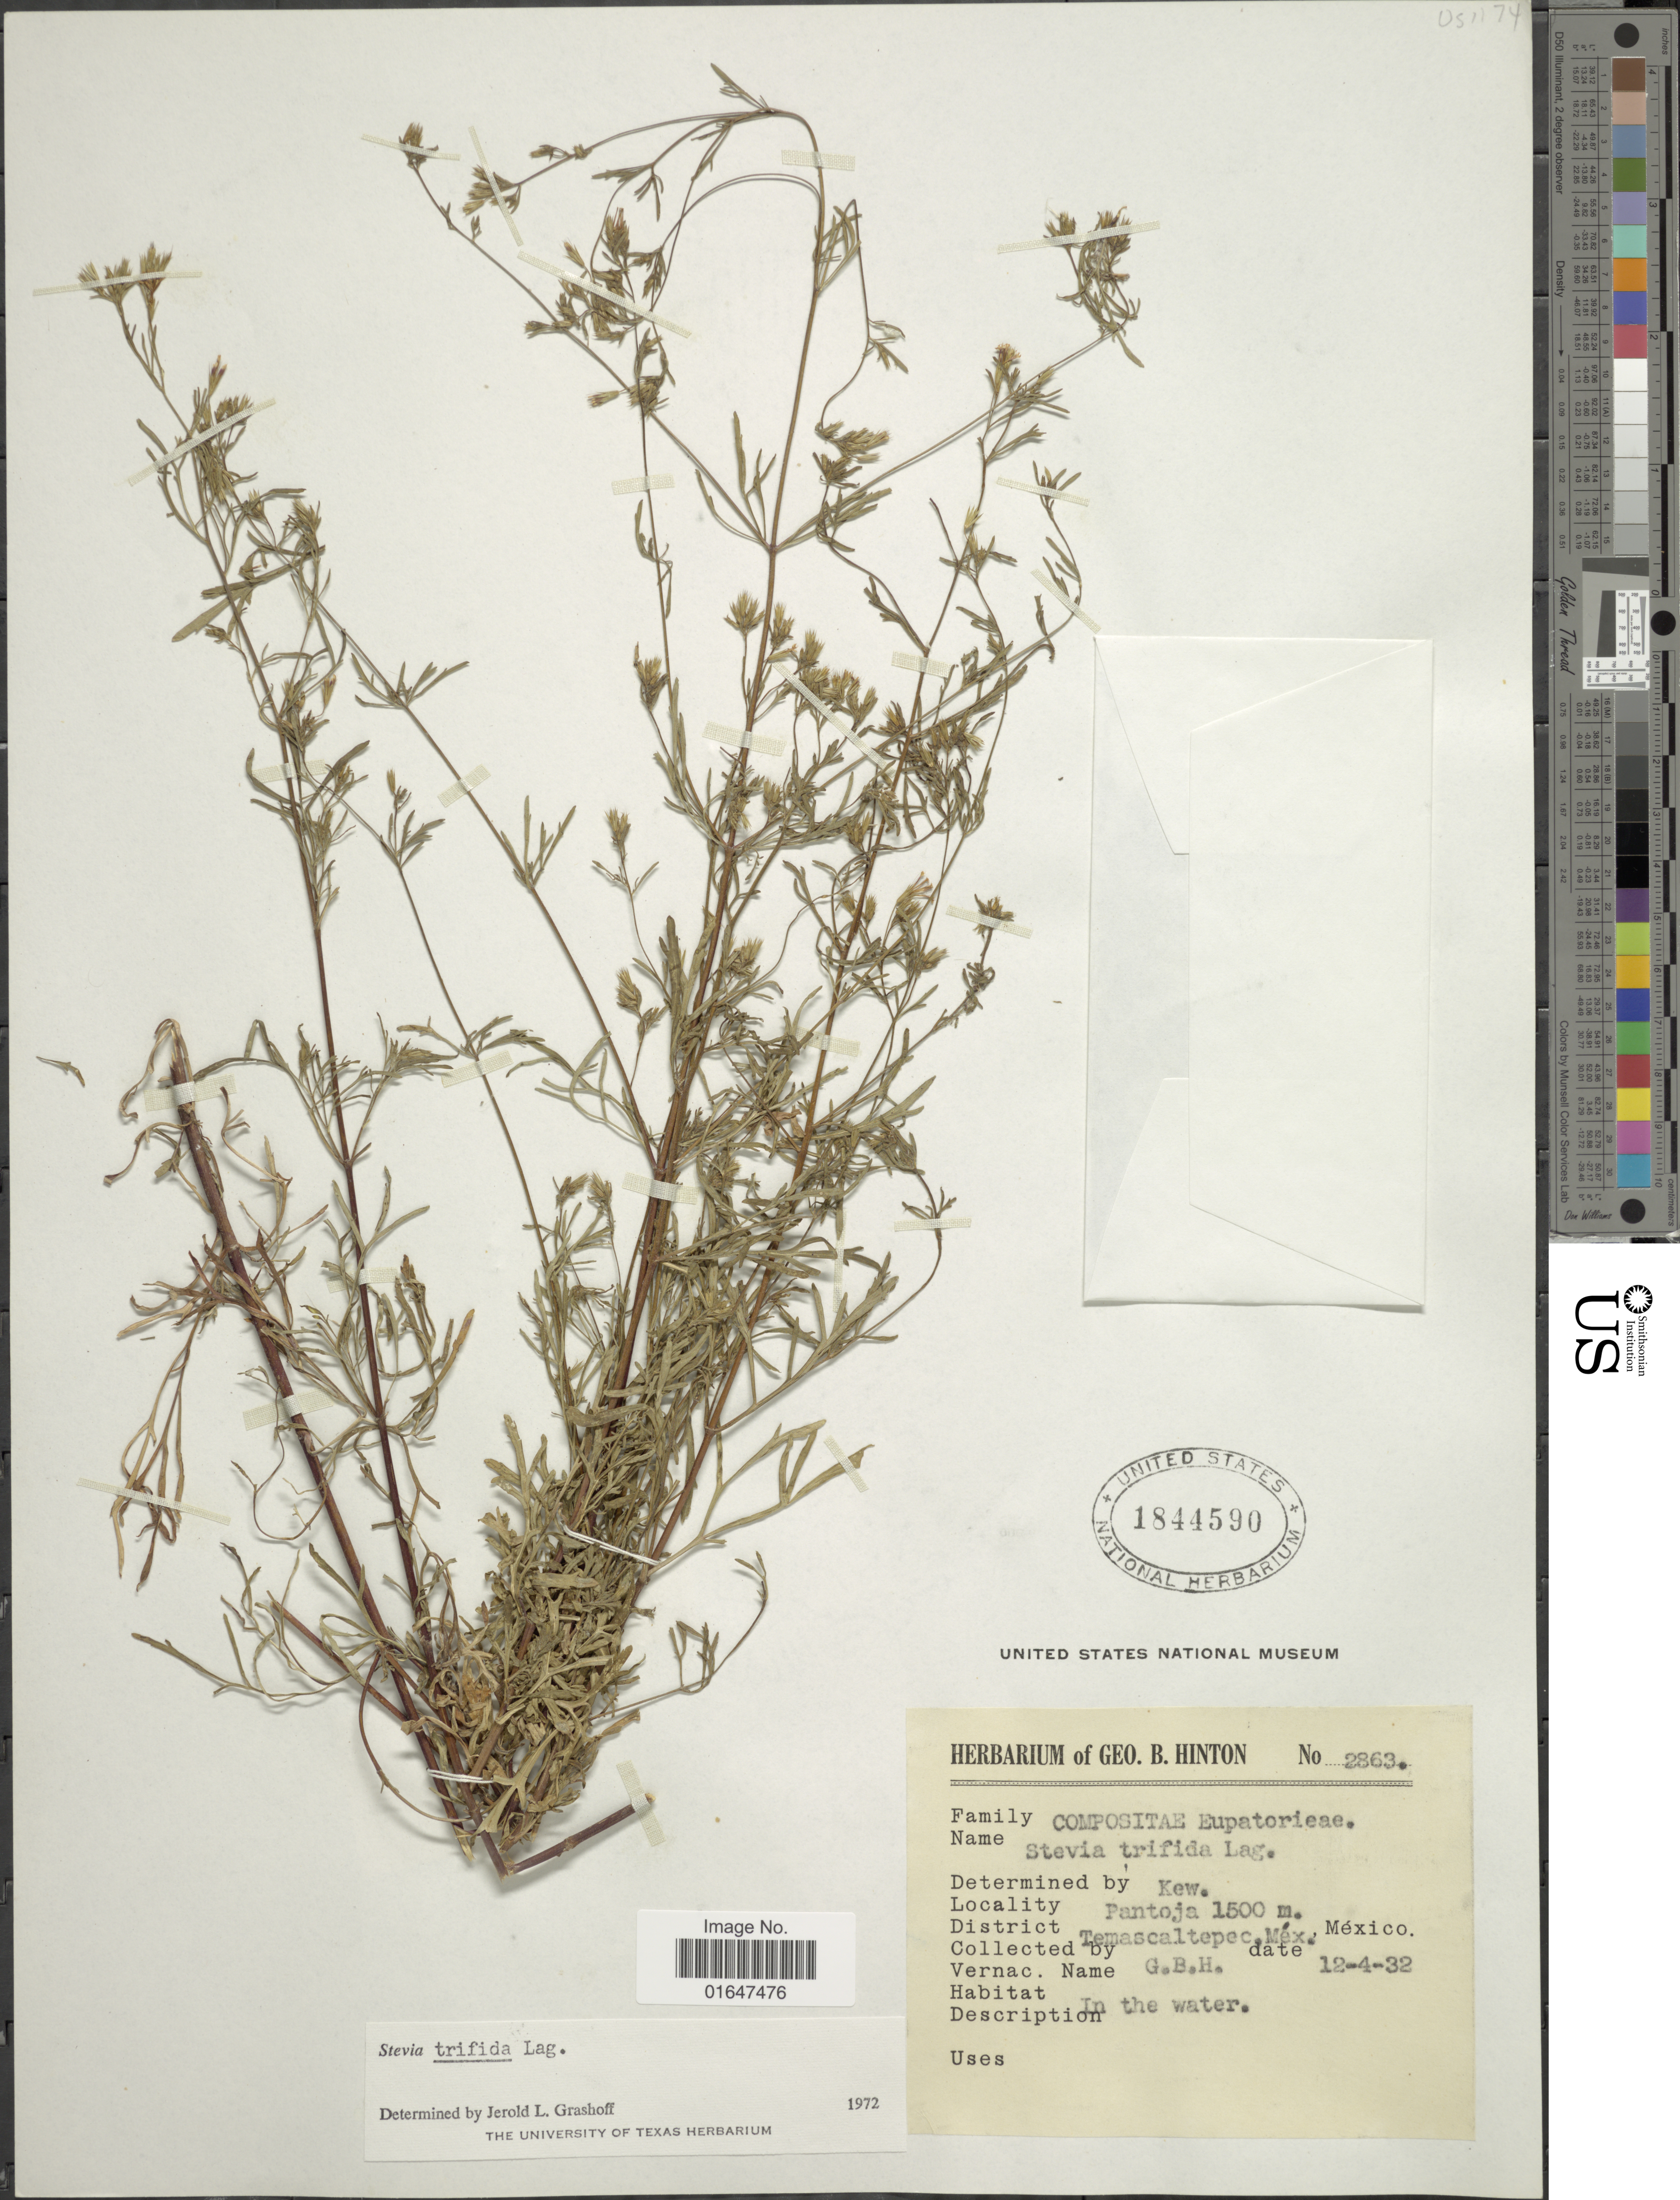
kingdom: Plantae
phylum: Tracheophyta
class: Magnoliopsida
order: Asterales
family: Asteraceae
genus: Stevia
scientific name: Stevia trifida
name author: Lag.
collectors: G. B. Hinton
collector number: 2863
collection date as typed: Transcribed d/m/y: 12/4/32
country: Mexico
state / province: México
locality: Pantoja, District Temascaltepec,m Mex.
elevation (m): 1500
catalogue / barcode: US 1844590